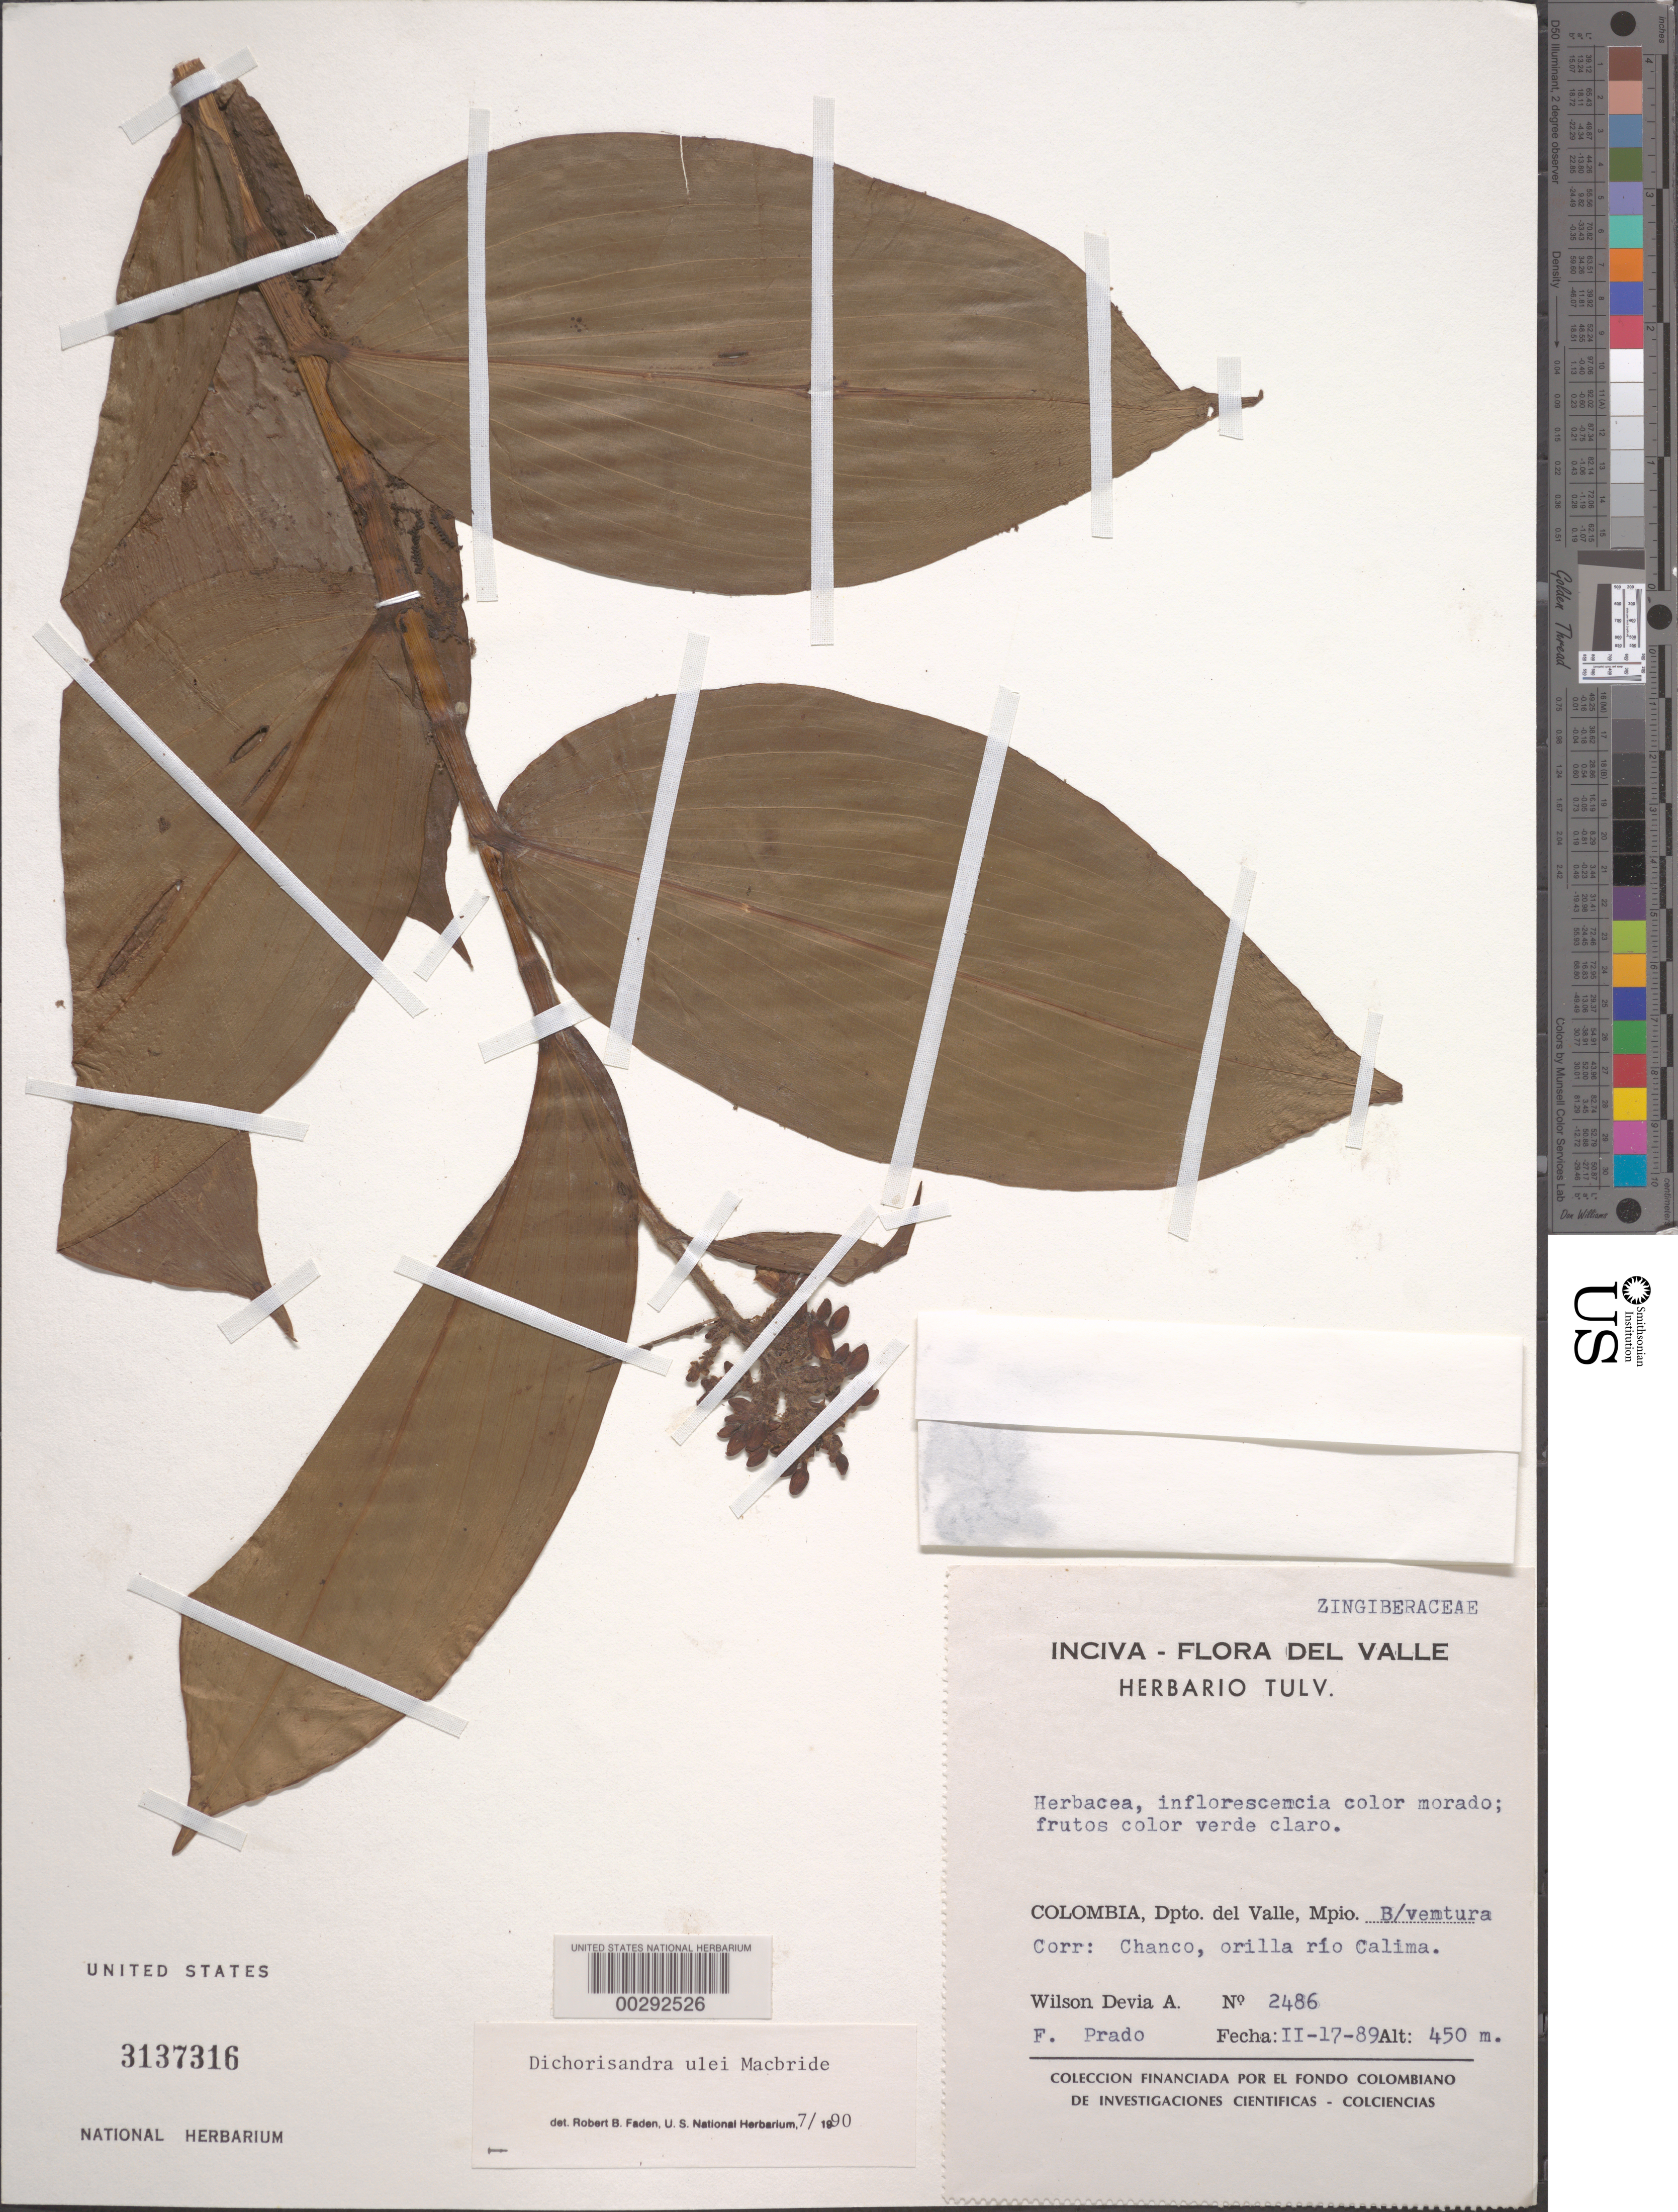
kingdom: Plantae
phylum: Tracheophyta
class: Liliopsida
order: Commelinales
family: Commelinaceae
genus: Dichorisandra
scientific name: Dichorisandra ulei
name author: J.F. Macbr.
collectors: W. Devia A. & F. Prado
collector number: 2486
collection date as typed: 17 Feb 1989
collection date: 1989-02-17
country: Colombia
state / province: Valle del Cauca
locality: Chanco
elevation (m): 450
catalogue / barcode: US 3137316